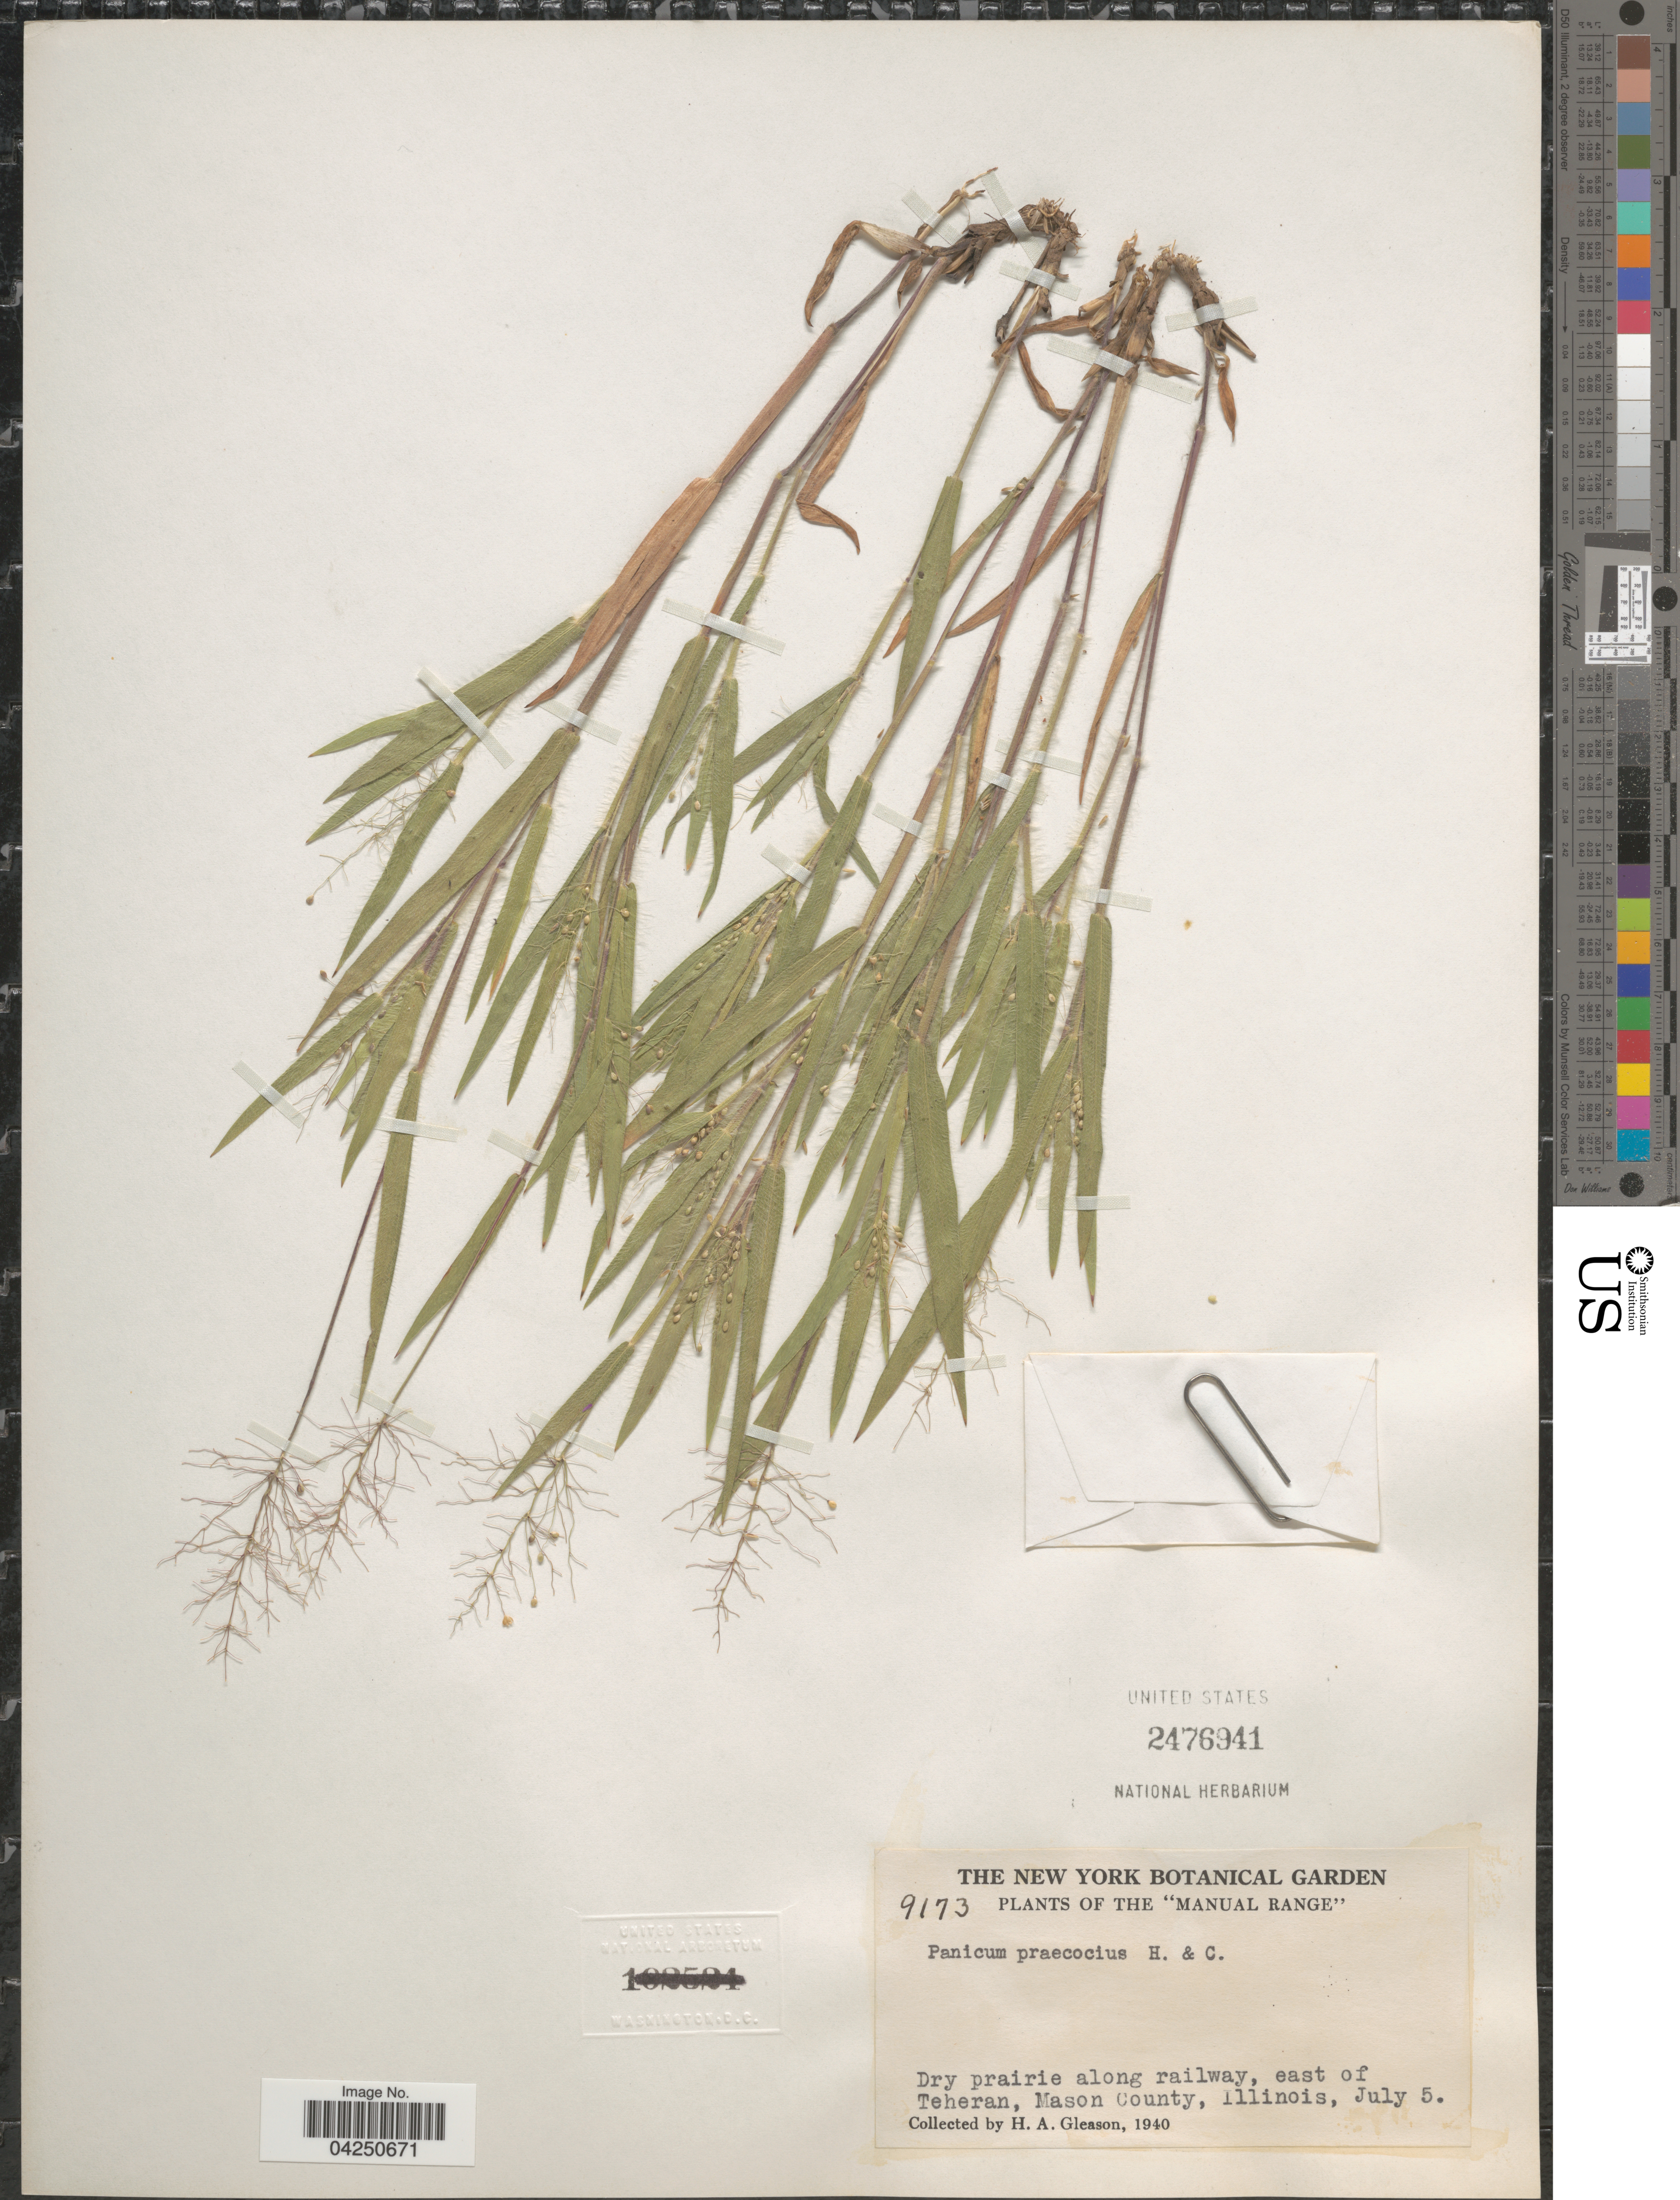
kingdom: Plantae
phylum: Tracheophyta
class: Liliopsida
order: Poales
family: Poaceae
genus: Dichanthelium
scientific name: Dichanthelium acuminatum var. acuminatum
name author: (Sw.) Gould & C.A. Clark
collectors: H. A. Gleason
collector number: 9173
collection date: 1940-07-05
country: United States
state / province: Illinois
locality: The "Manual Range". Dry prairie along railway, east of Teheran, Mason County.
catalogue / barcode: US 2476941